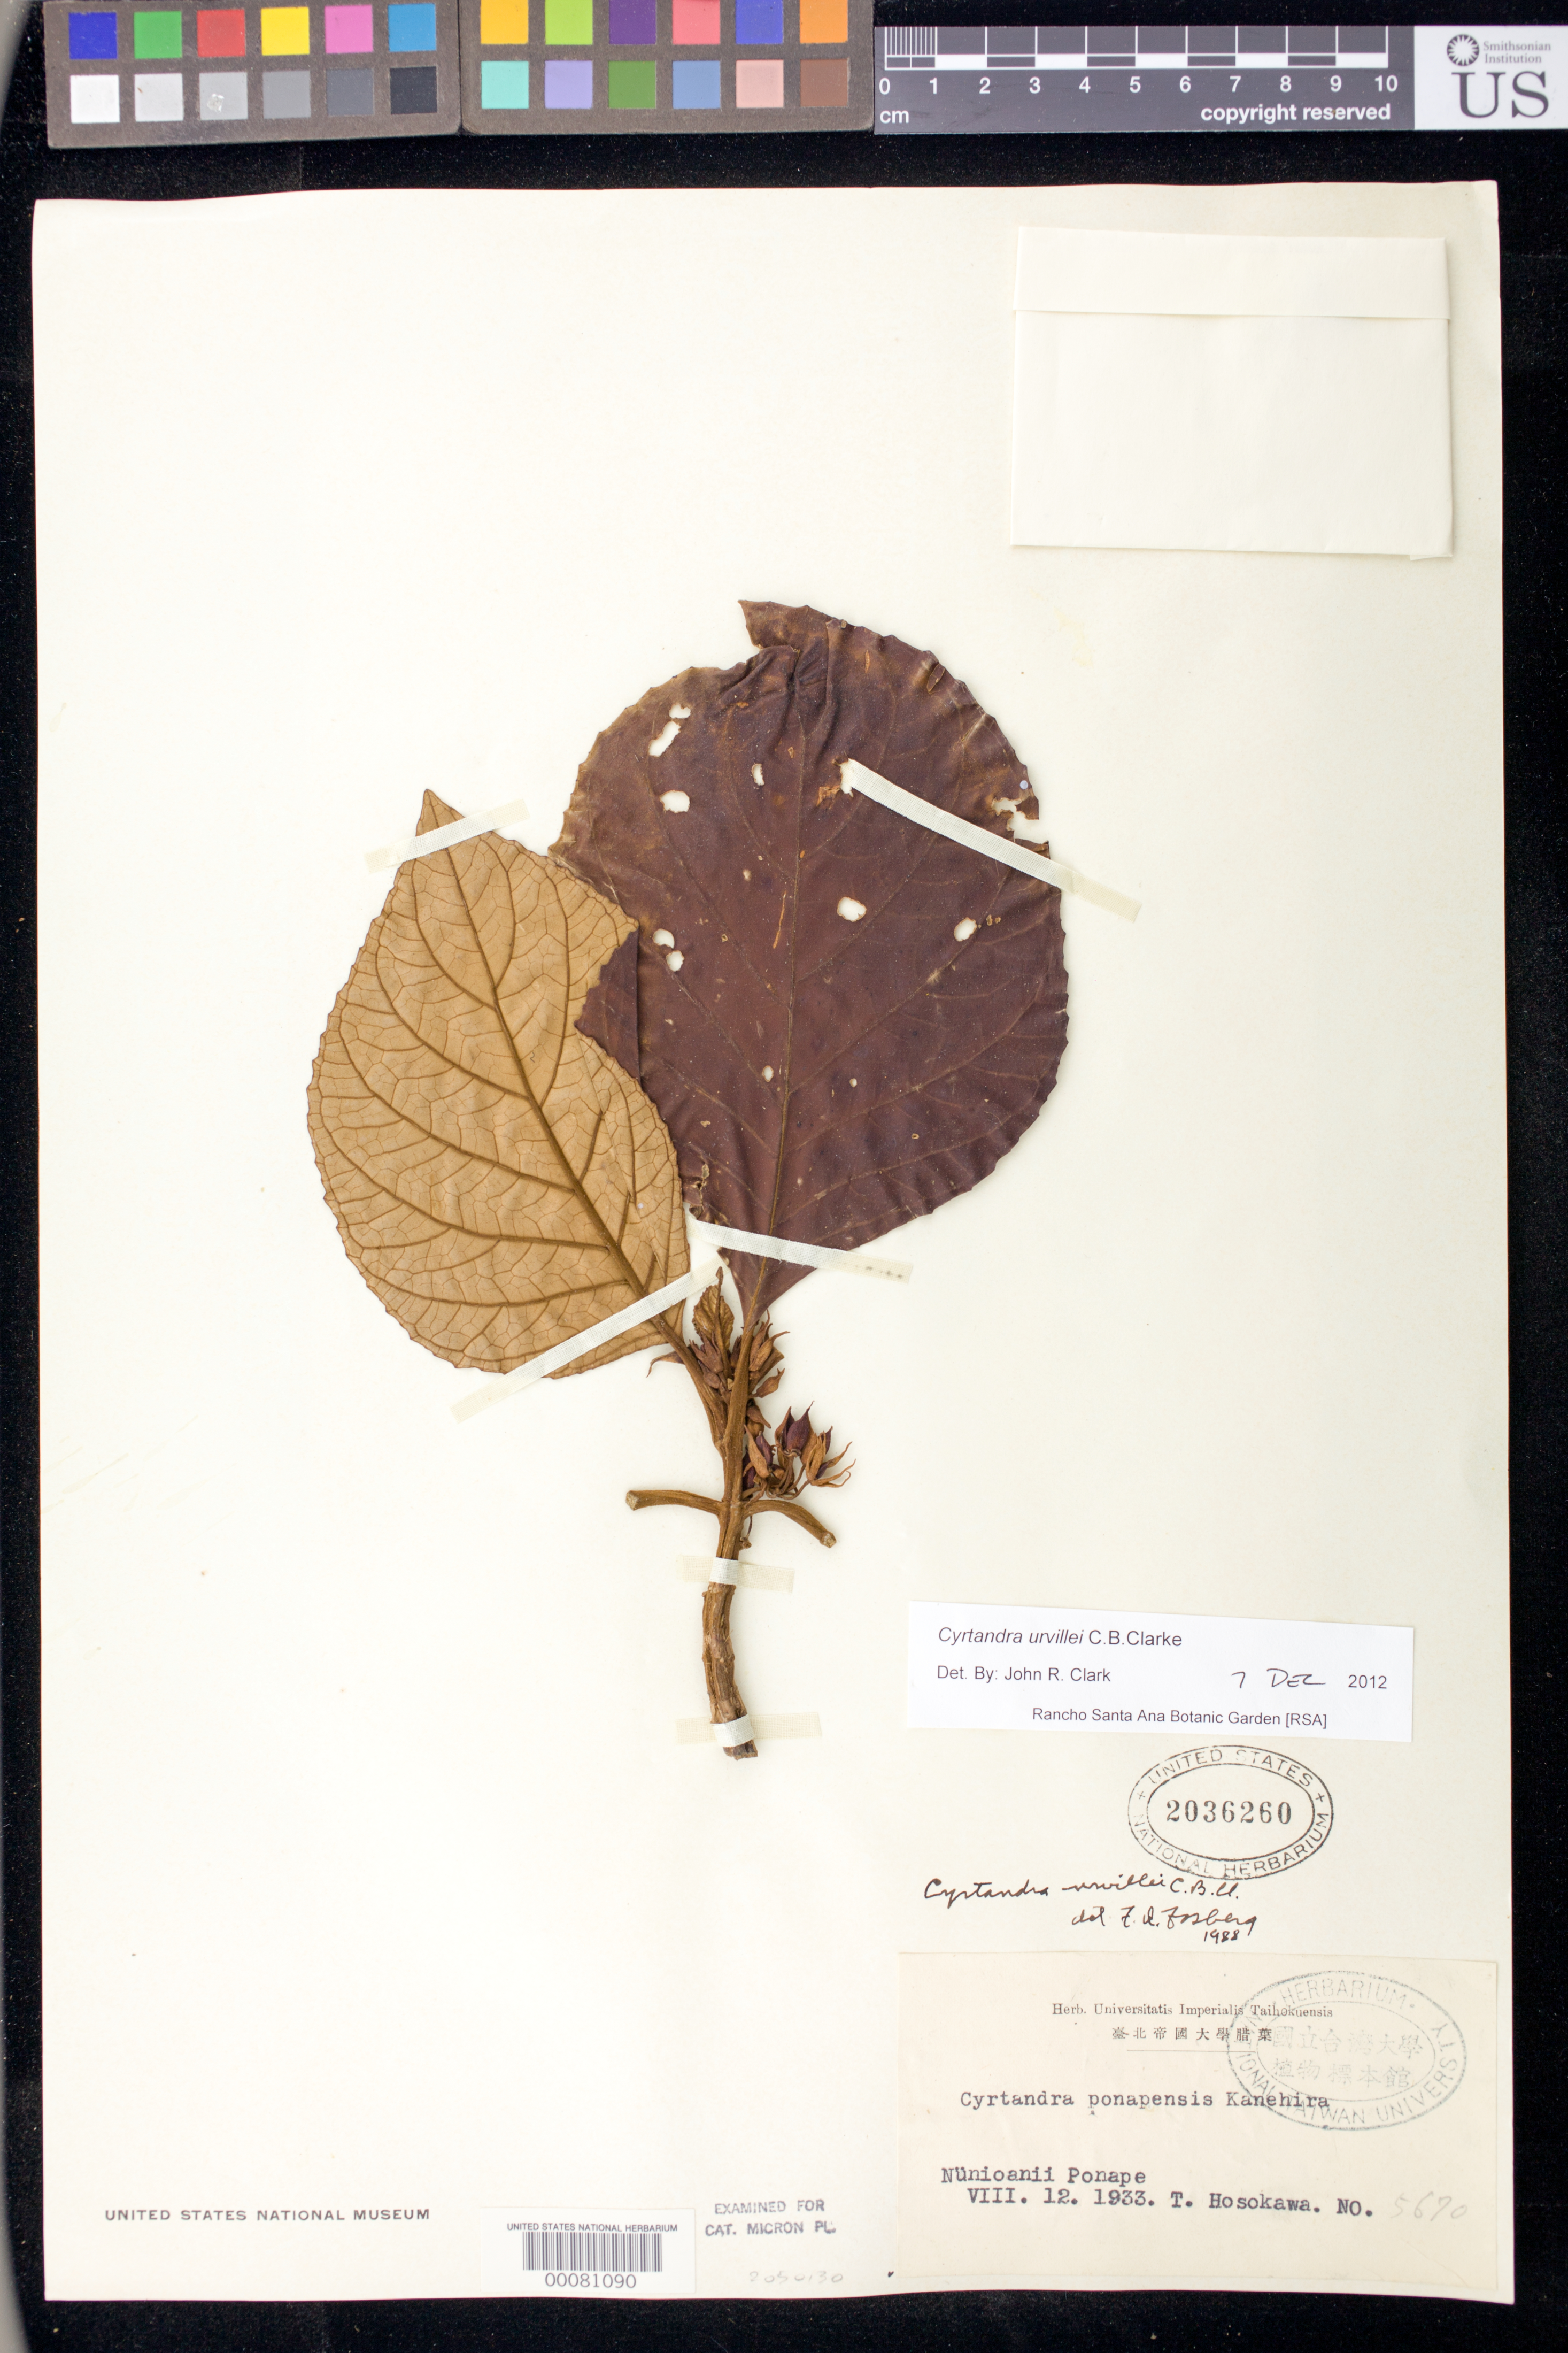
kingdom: Plantae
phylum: Tracheophyta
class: Magnoliopsida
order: Lamiales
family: Gesneriaceae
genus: Cyrtandra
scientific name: Cyrtandra urvillei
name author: C.B. Clarke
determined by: Fosberg, F. R.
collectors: T. Hosokawa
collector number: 5670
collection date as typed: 12 Aug 1933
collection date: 1933-08-12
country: Micronesia, Federated States of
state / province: Pohnpei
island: Pohnpei [Ponape]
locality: Nunioanii Ponape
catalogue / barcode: US 2036260